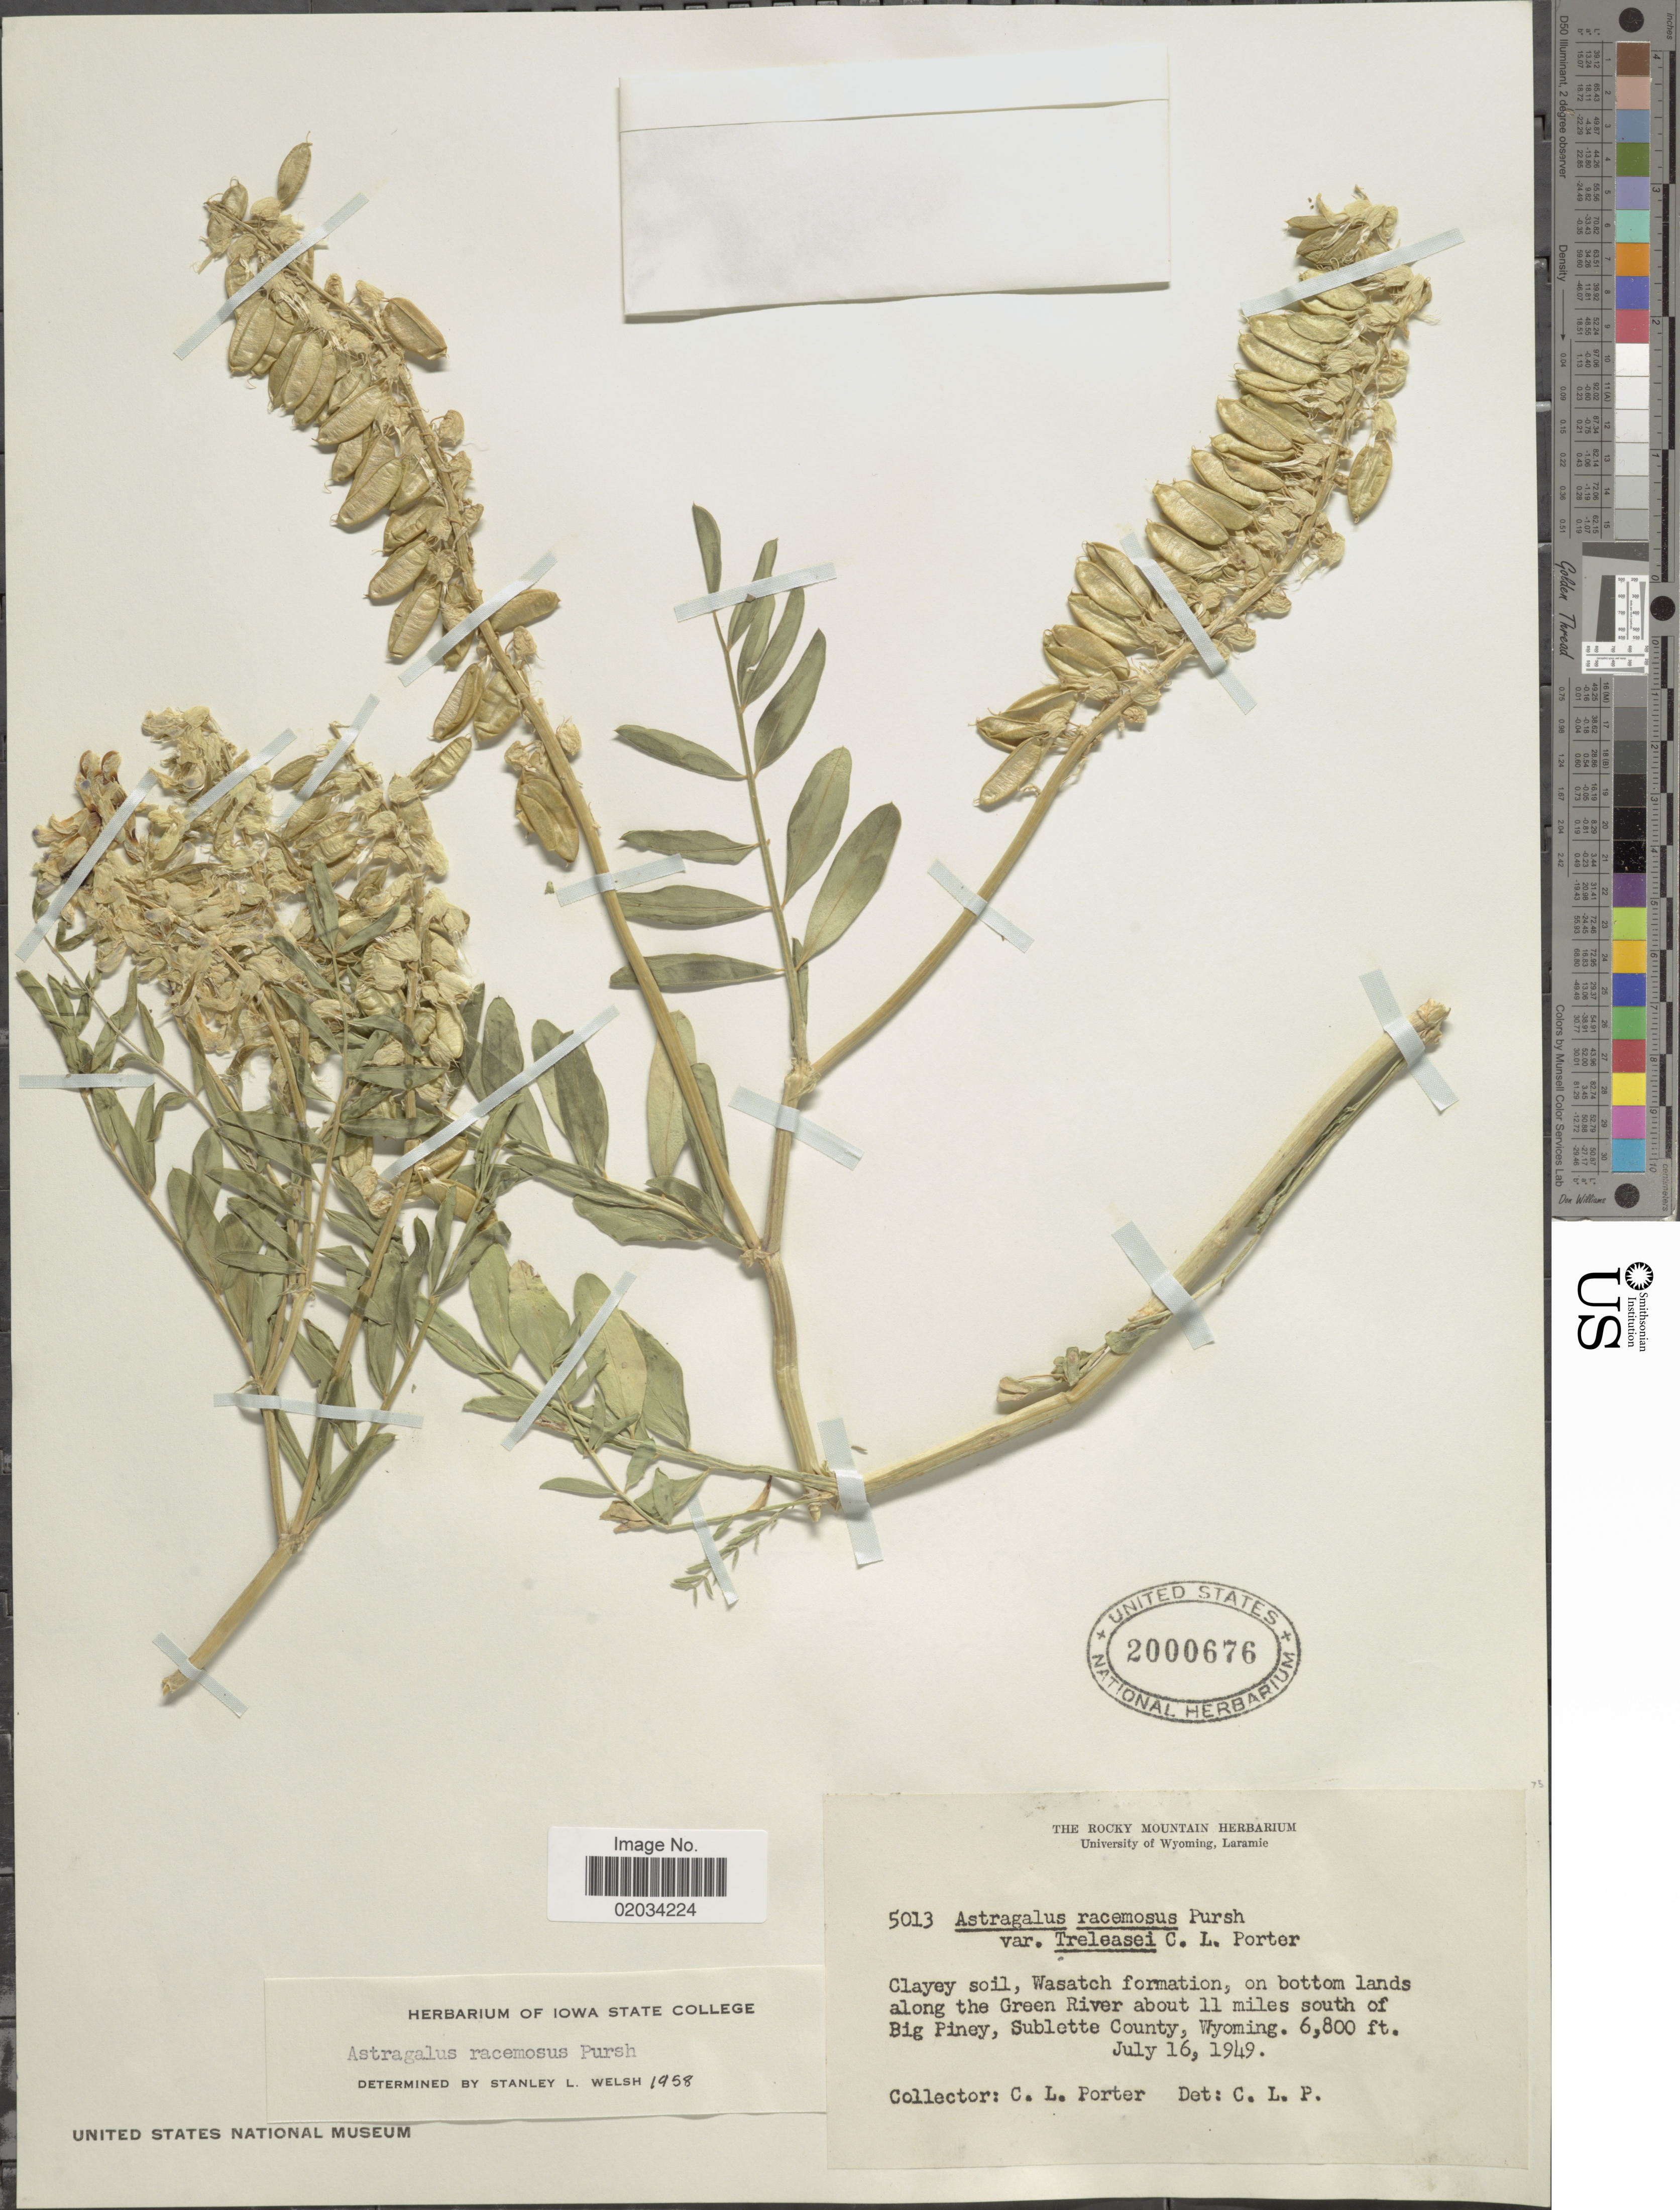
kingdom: Plantae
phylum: Tracheophyta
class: Magnoliopsida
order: Fabales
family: Fabaceae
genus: Astragalus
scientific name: Astragalus racemosus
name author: Pursh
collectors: C. L. Porter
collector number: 5013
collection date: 1949-07-16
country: United States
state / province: Wyoming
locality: On bottom lands along the Green River about 11 miles south of Big Piney, Sublette County, Wyoming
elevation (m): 2073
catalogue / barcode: US 2000676